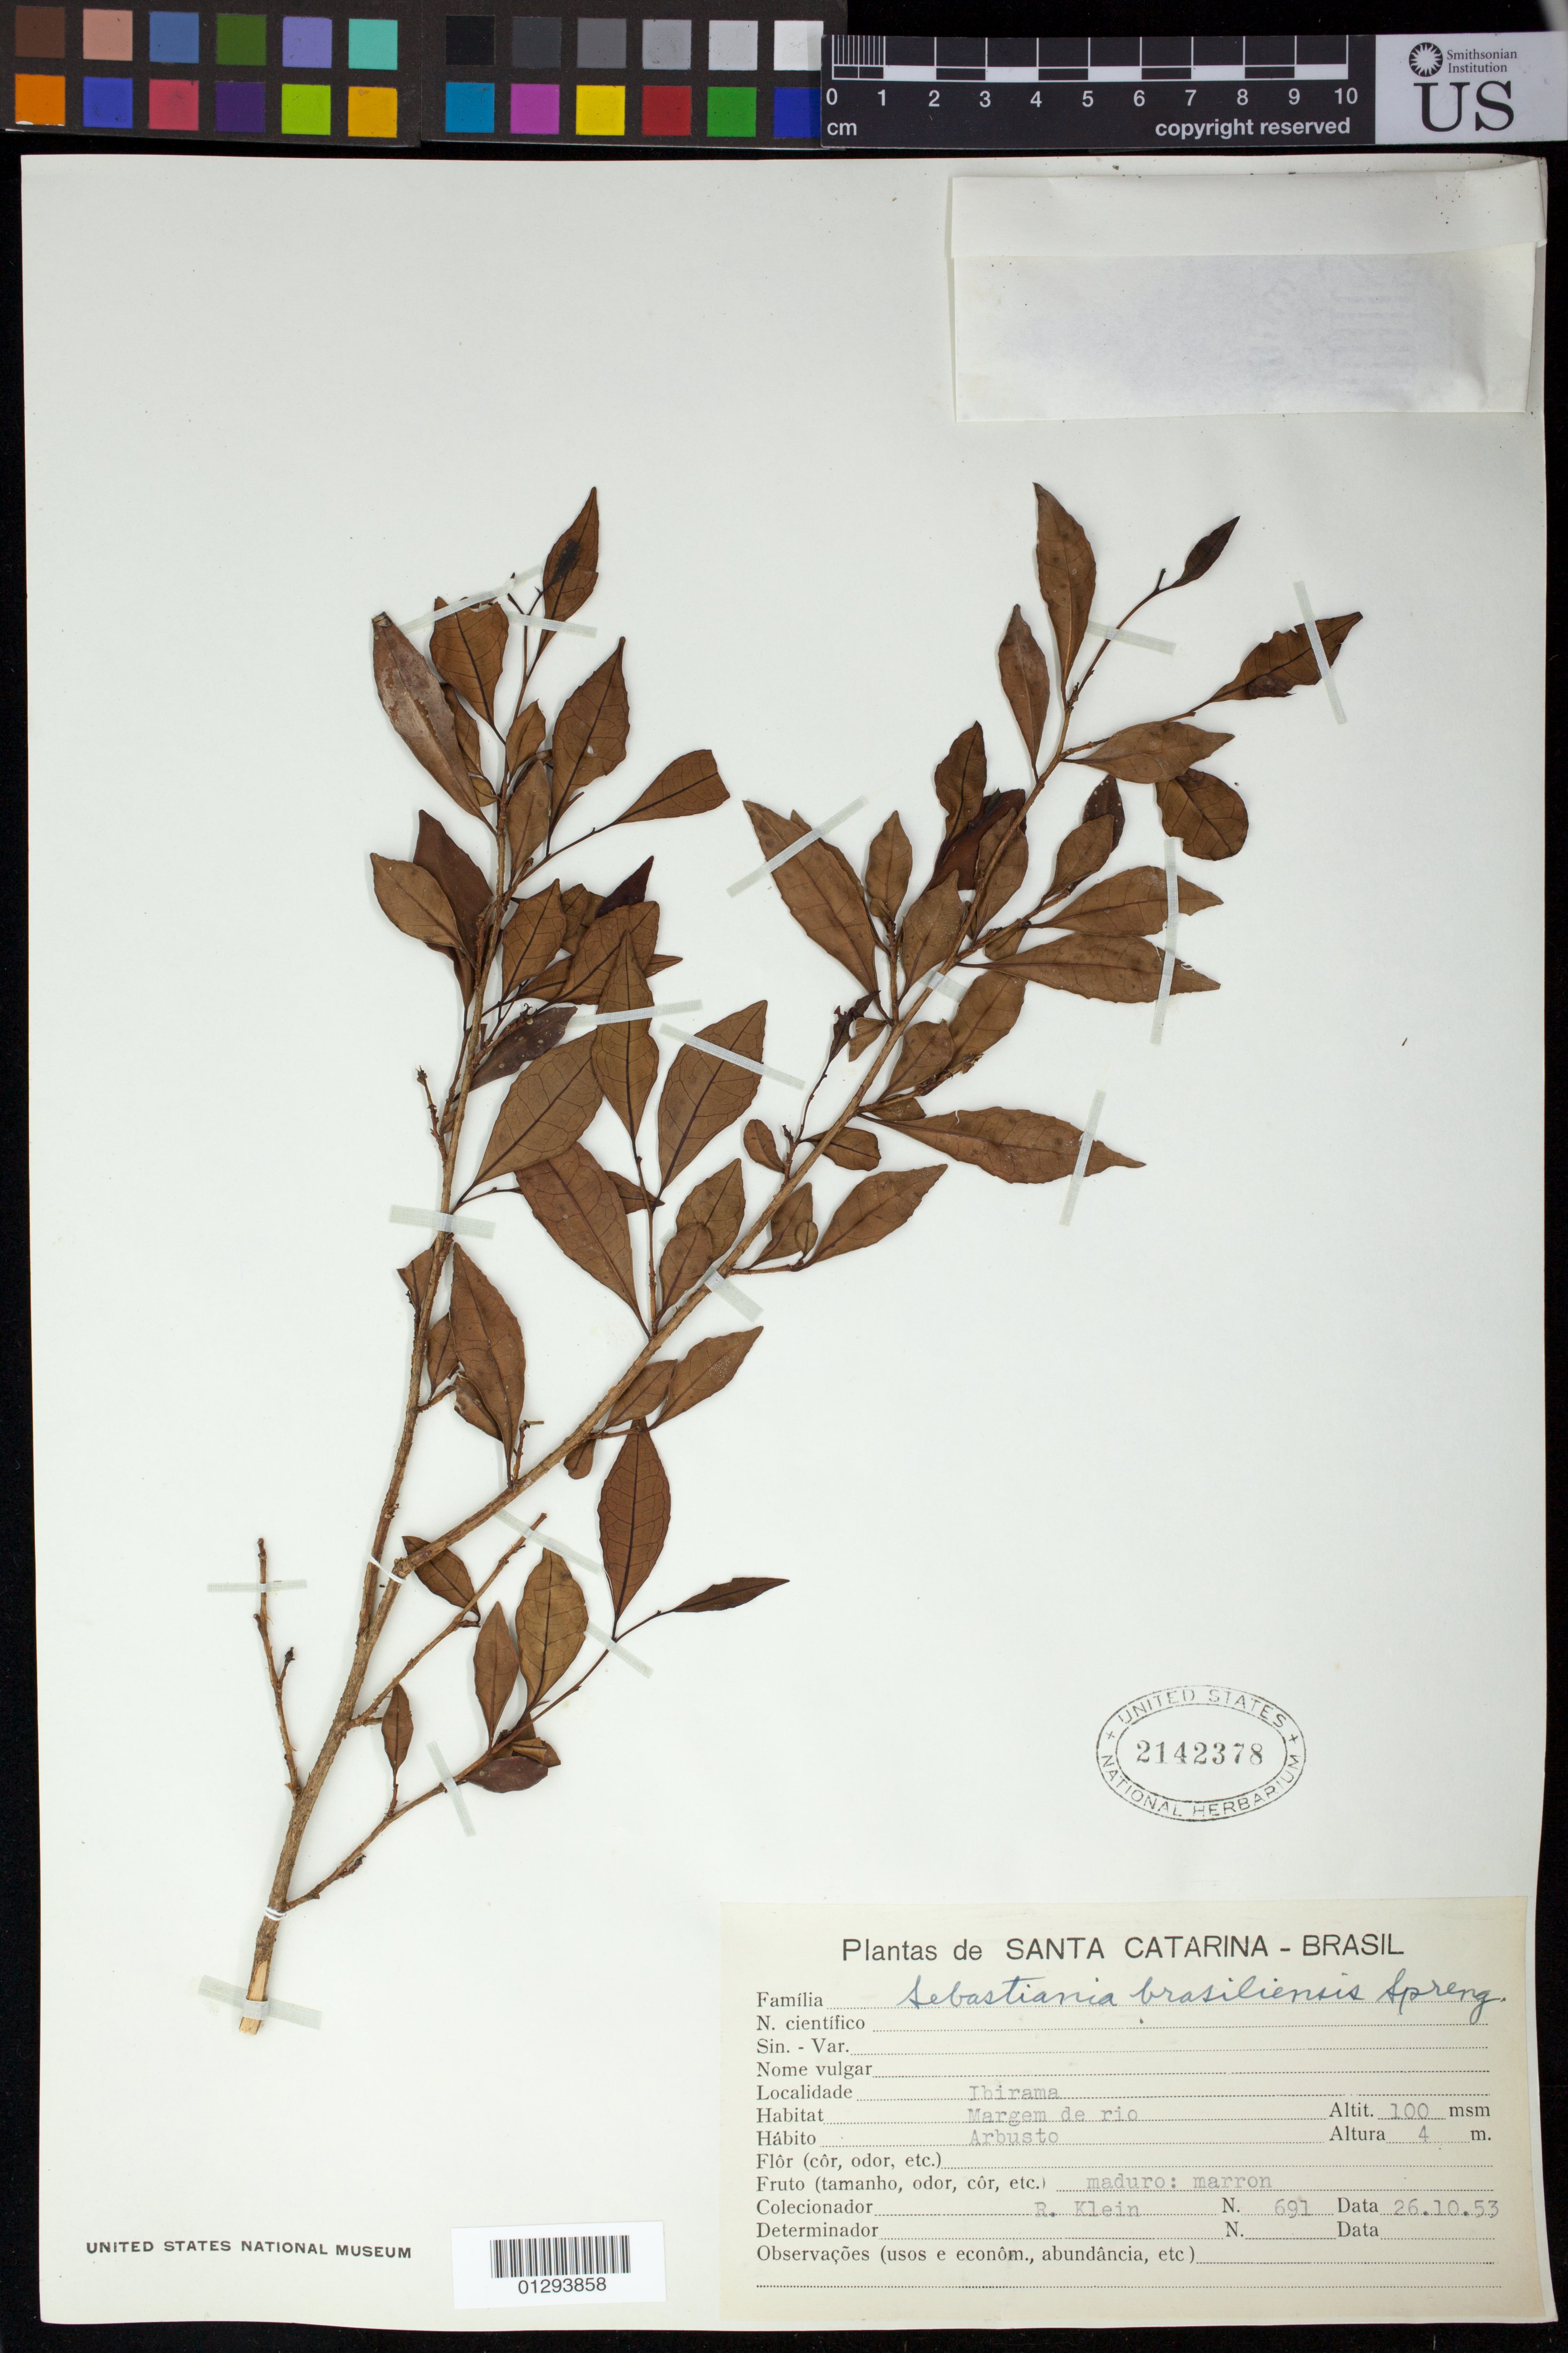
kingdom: Plantae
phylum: Tracheophyta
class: Magnoliopsida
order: Malpighiales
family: Euphorbiaceae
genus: Sebastiania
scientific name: Sebastiania brasiliensis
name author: Spreng.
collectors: R. M. Klein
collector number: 691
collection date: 1953-10-26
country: Brazil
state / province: Santa Catarina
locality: Ibirama.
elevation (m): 100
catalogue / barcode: US 2142378